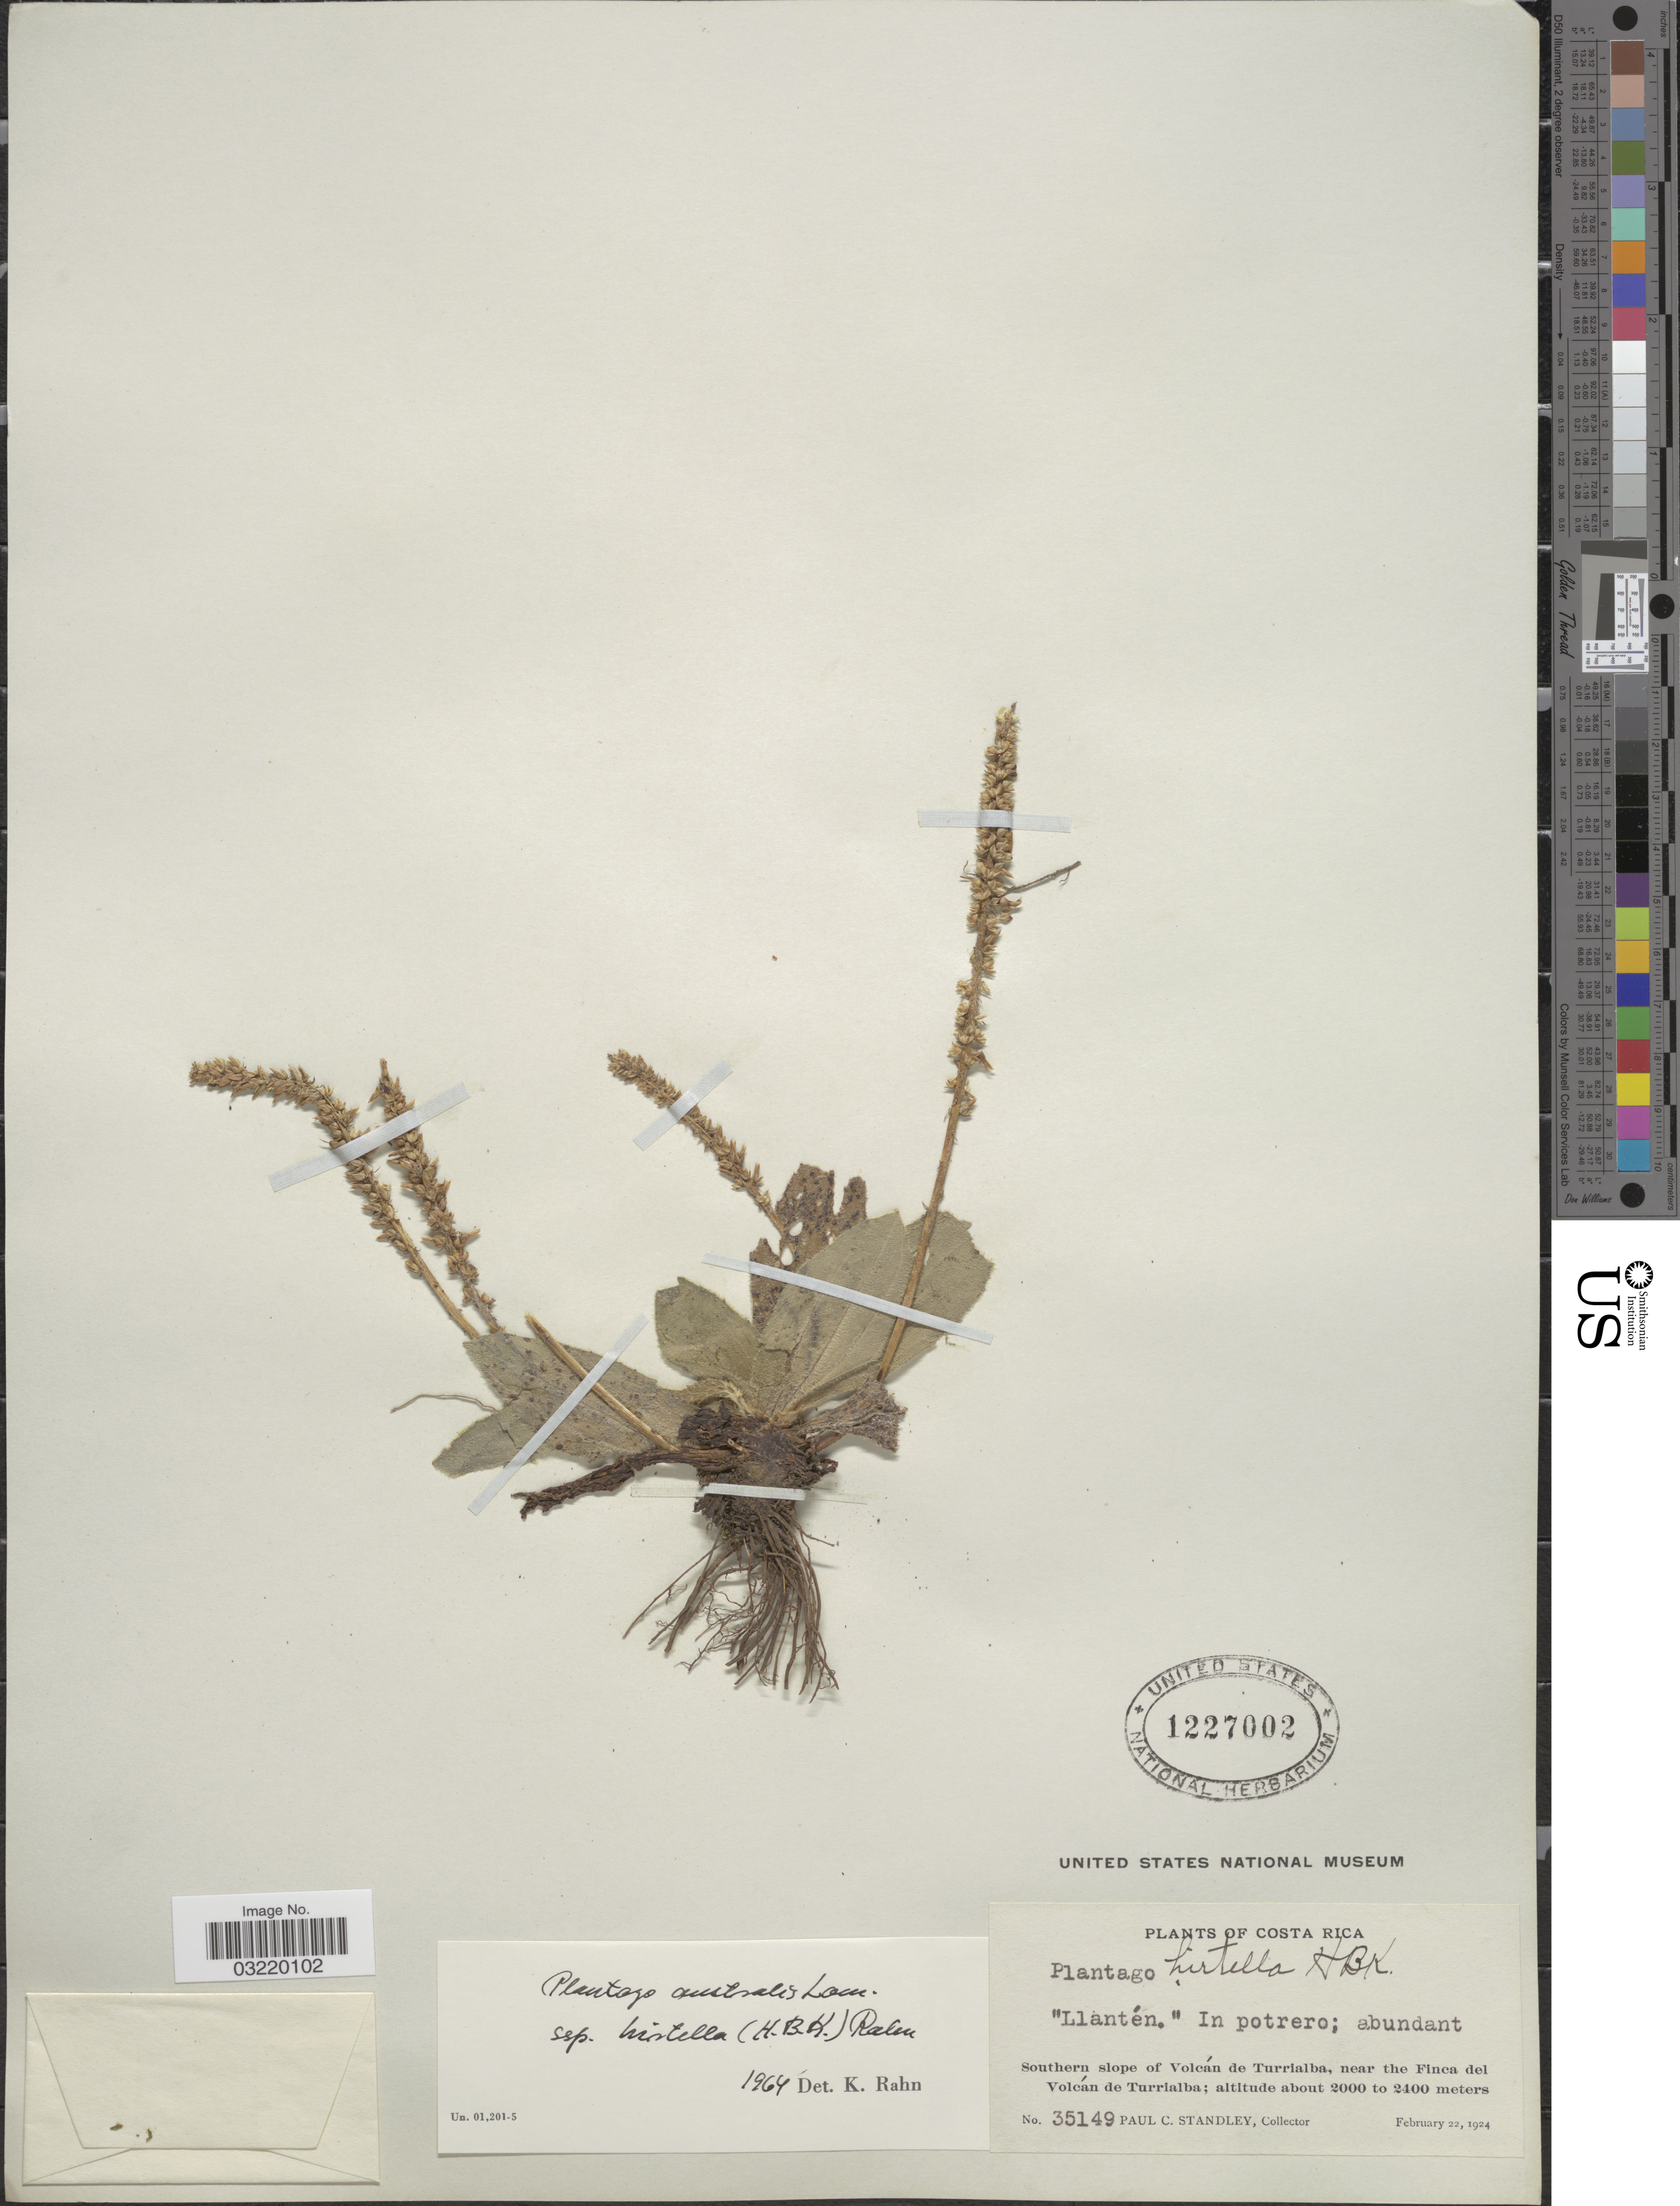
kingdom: Plantae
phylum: Tracheophyta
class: Magnoliopsida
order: Lamiales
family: Plantaginaceae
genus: Plantago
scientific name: Plantago australis subsp. hirtella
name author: (Kunth) Rahn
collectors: P. C. Standley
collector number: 35149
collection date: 1924-02-22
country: Costa Rica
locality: Southern slope of Volcán de Turrialba, near the Finca del Volcán de Turrialba.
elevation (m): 2000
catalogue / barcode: US 1227002